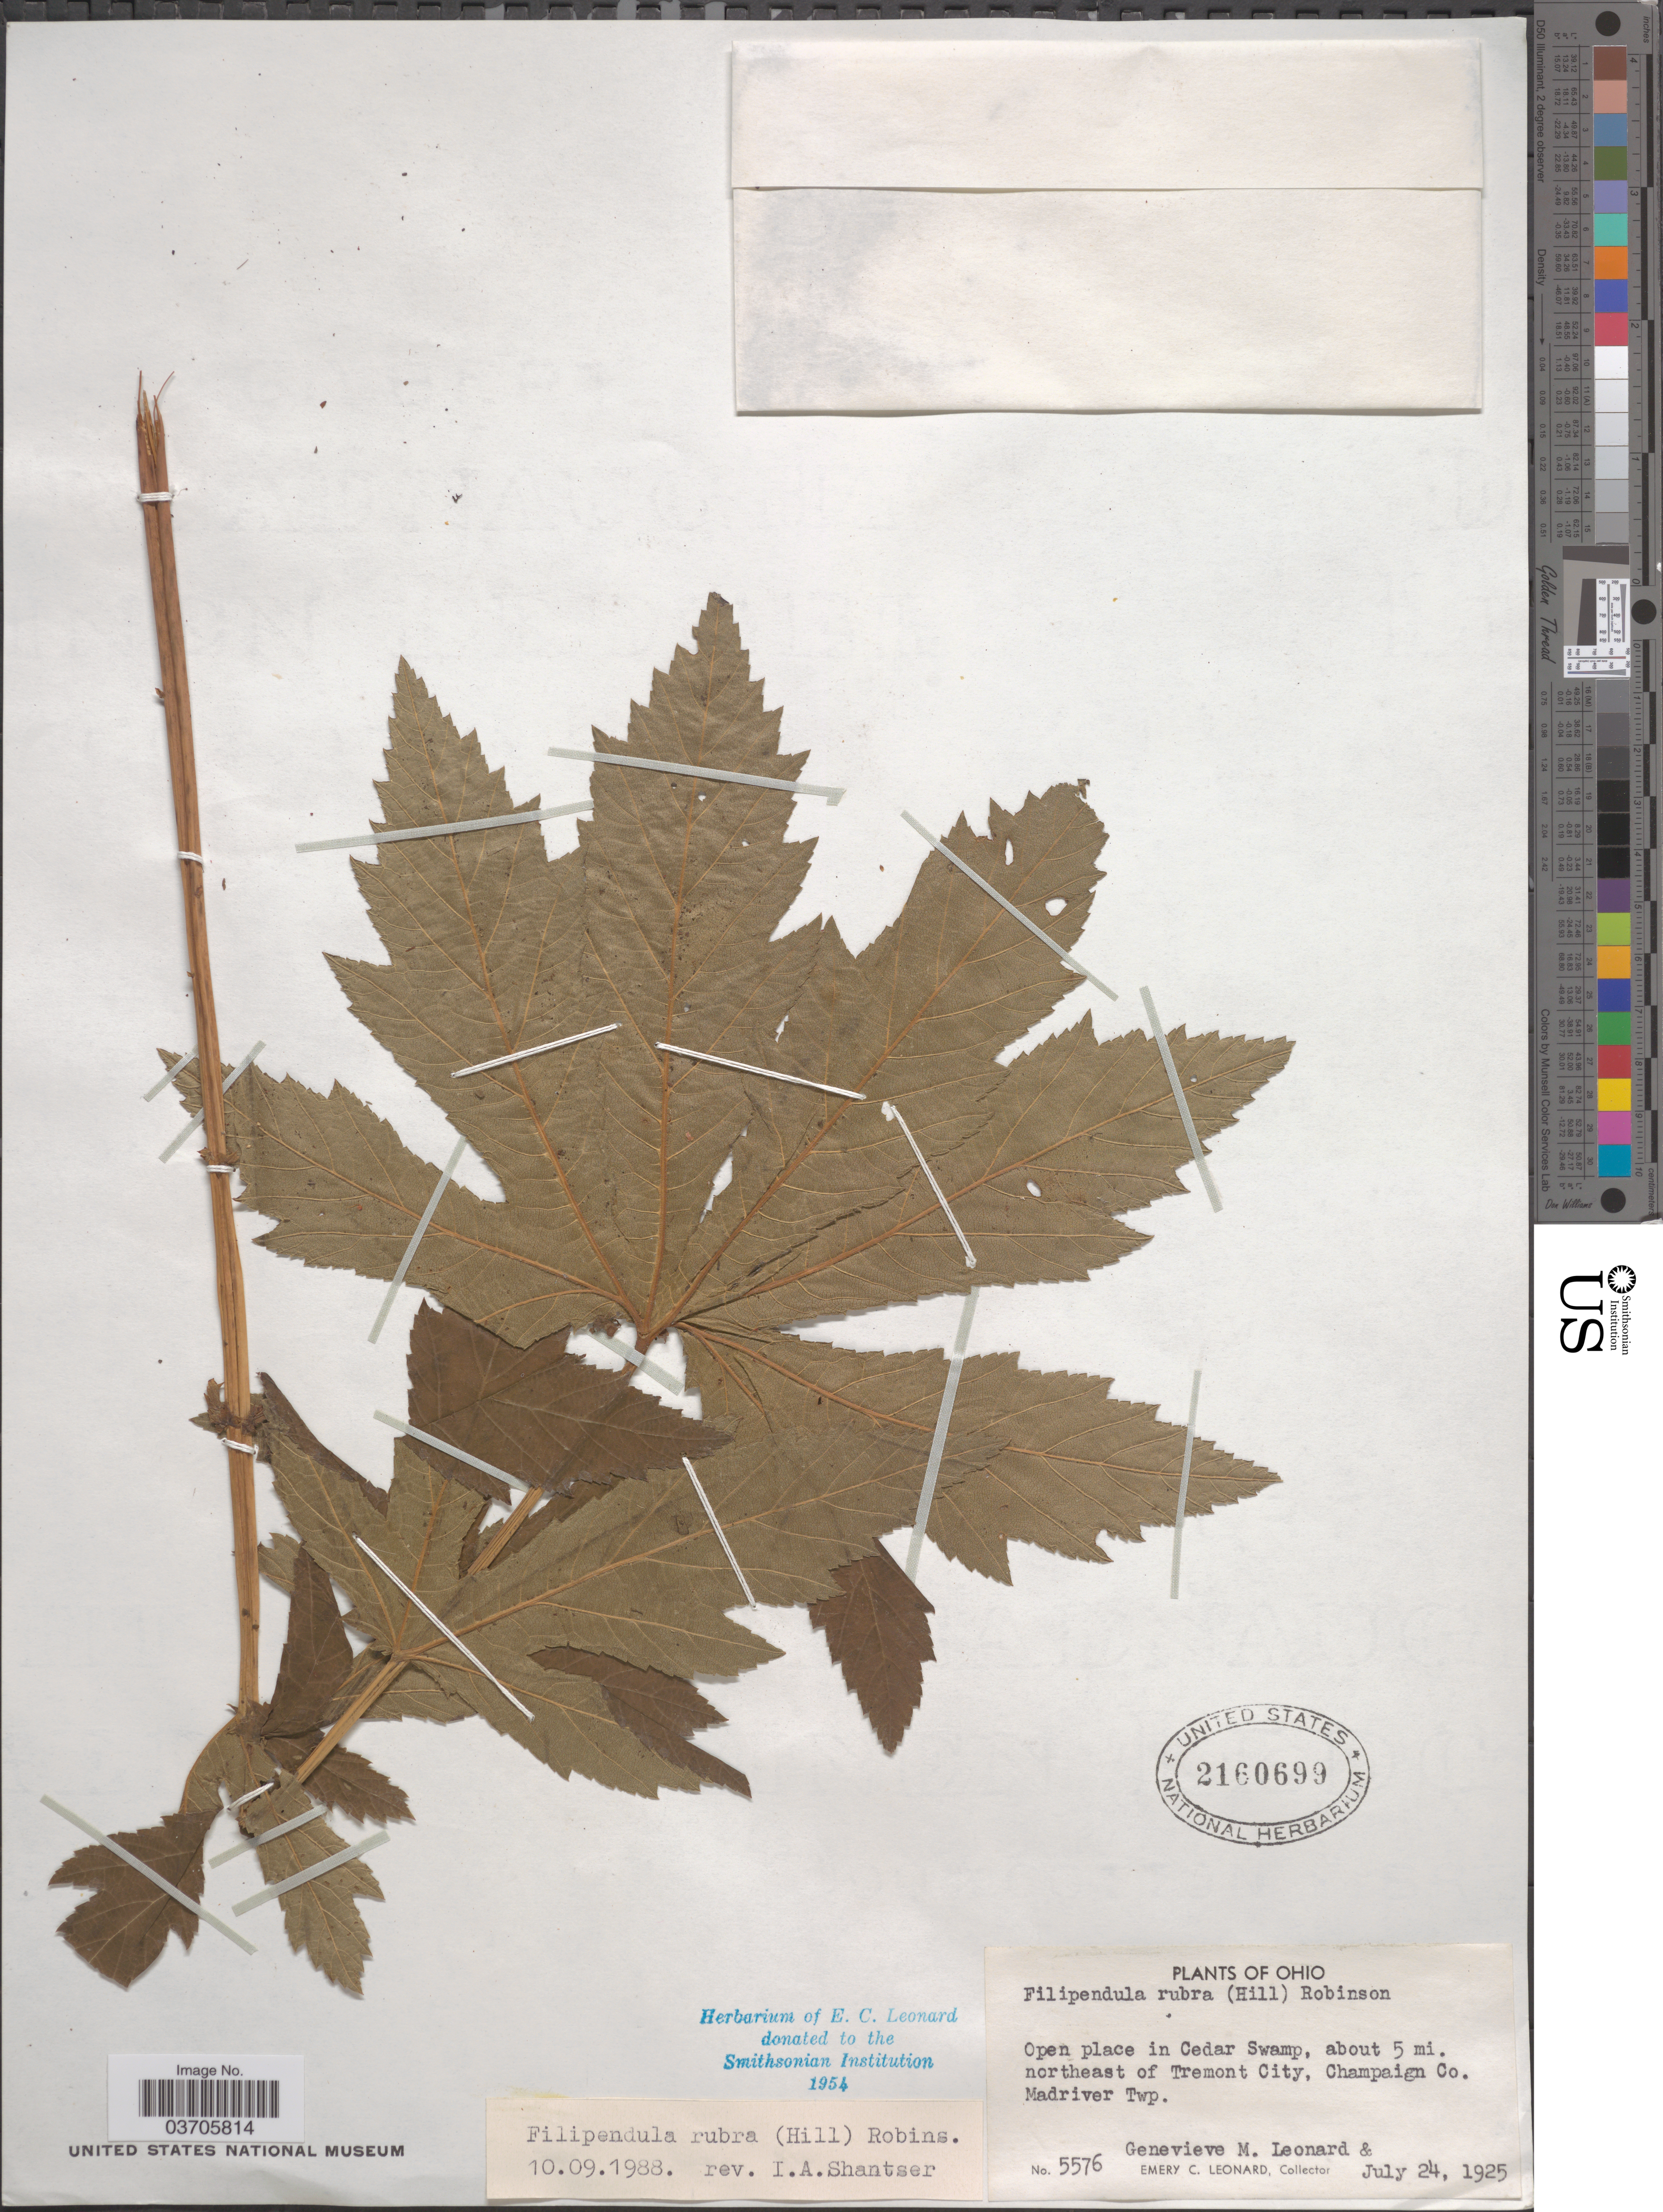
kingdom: Plantae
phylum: Tracheophyta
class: Magnoliopsida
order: Rosales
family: Rosaceae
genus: Filipendula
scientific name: Filipendula rubra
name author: (Hill) B.L. Rob.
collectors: G. M. Leonard & E. C. Leonard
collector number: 5576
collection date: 1925-07-24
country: United States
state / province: Ohio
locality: Open place in Cedar Swamp, about 5 mi. northeast of Tremont City, Champaign Co. Madriver Twp.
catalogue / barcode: US 2160699